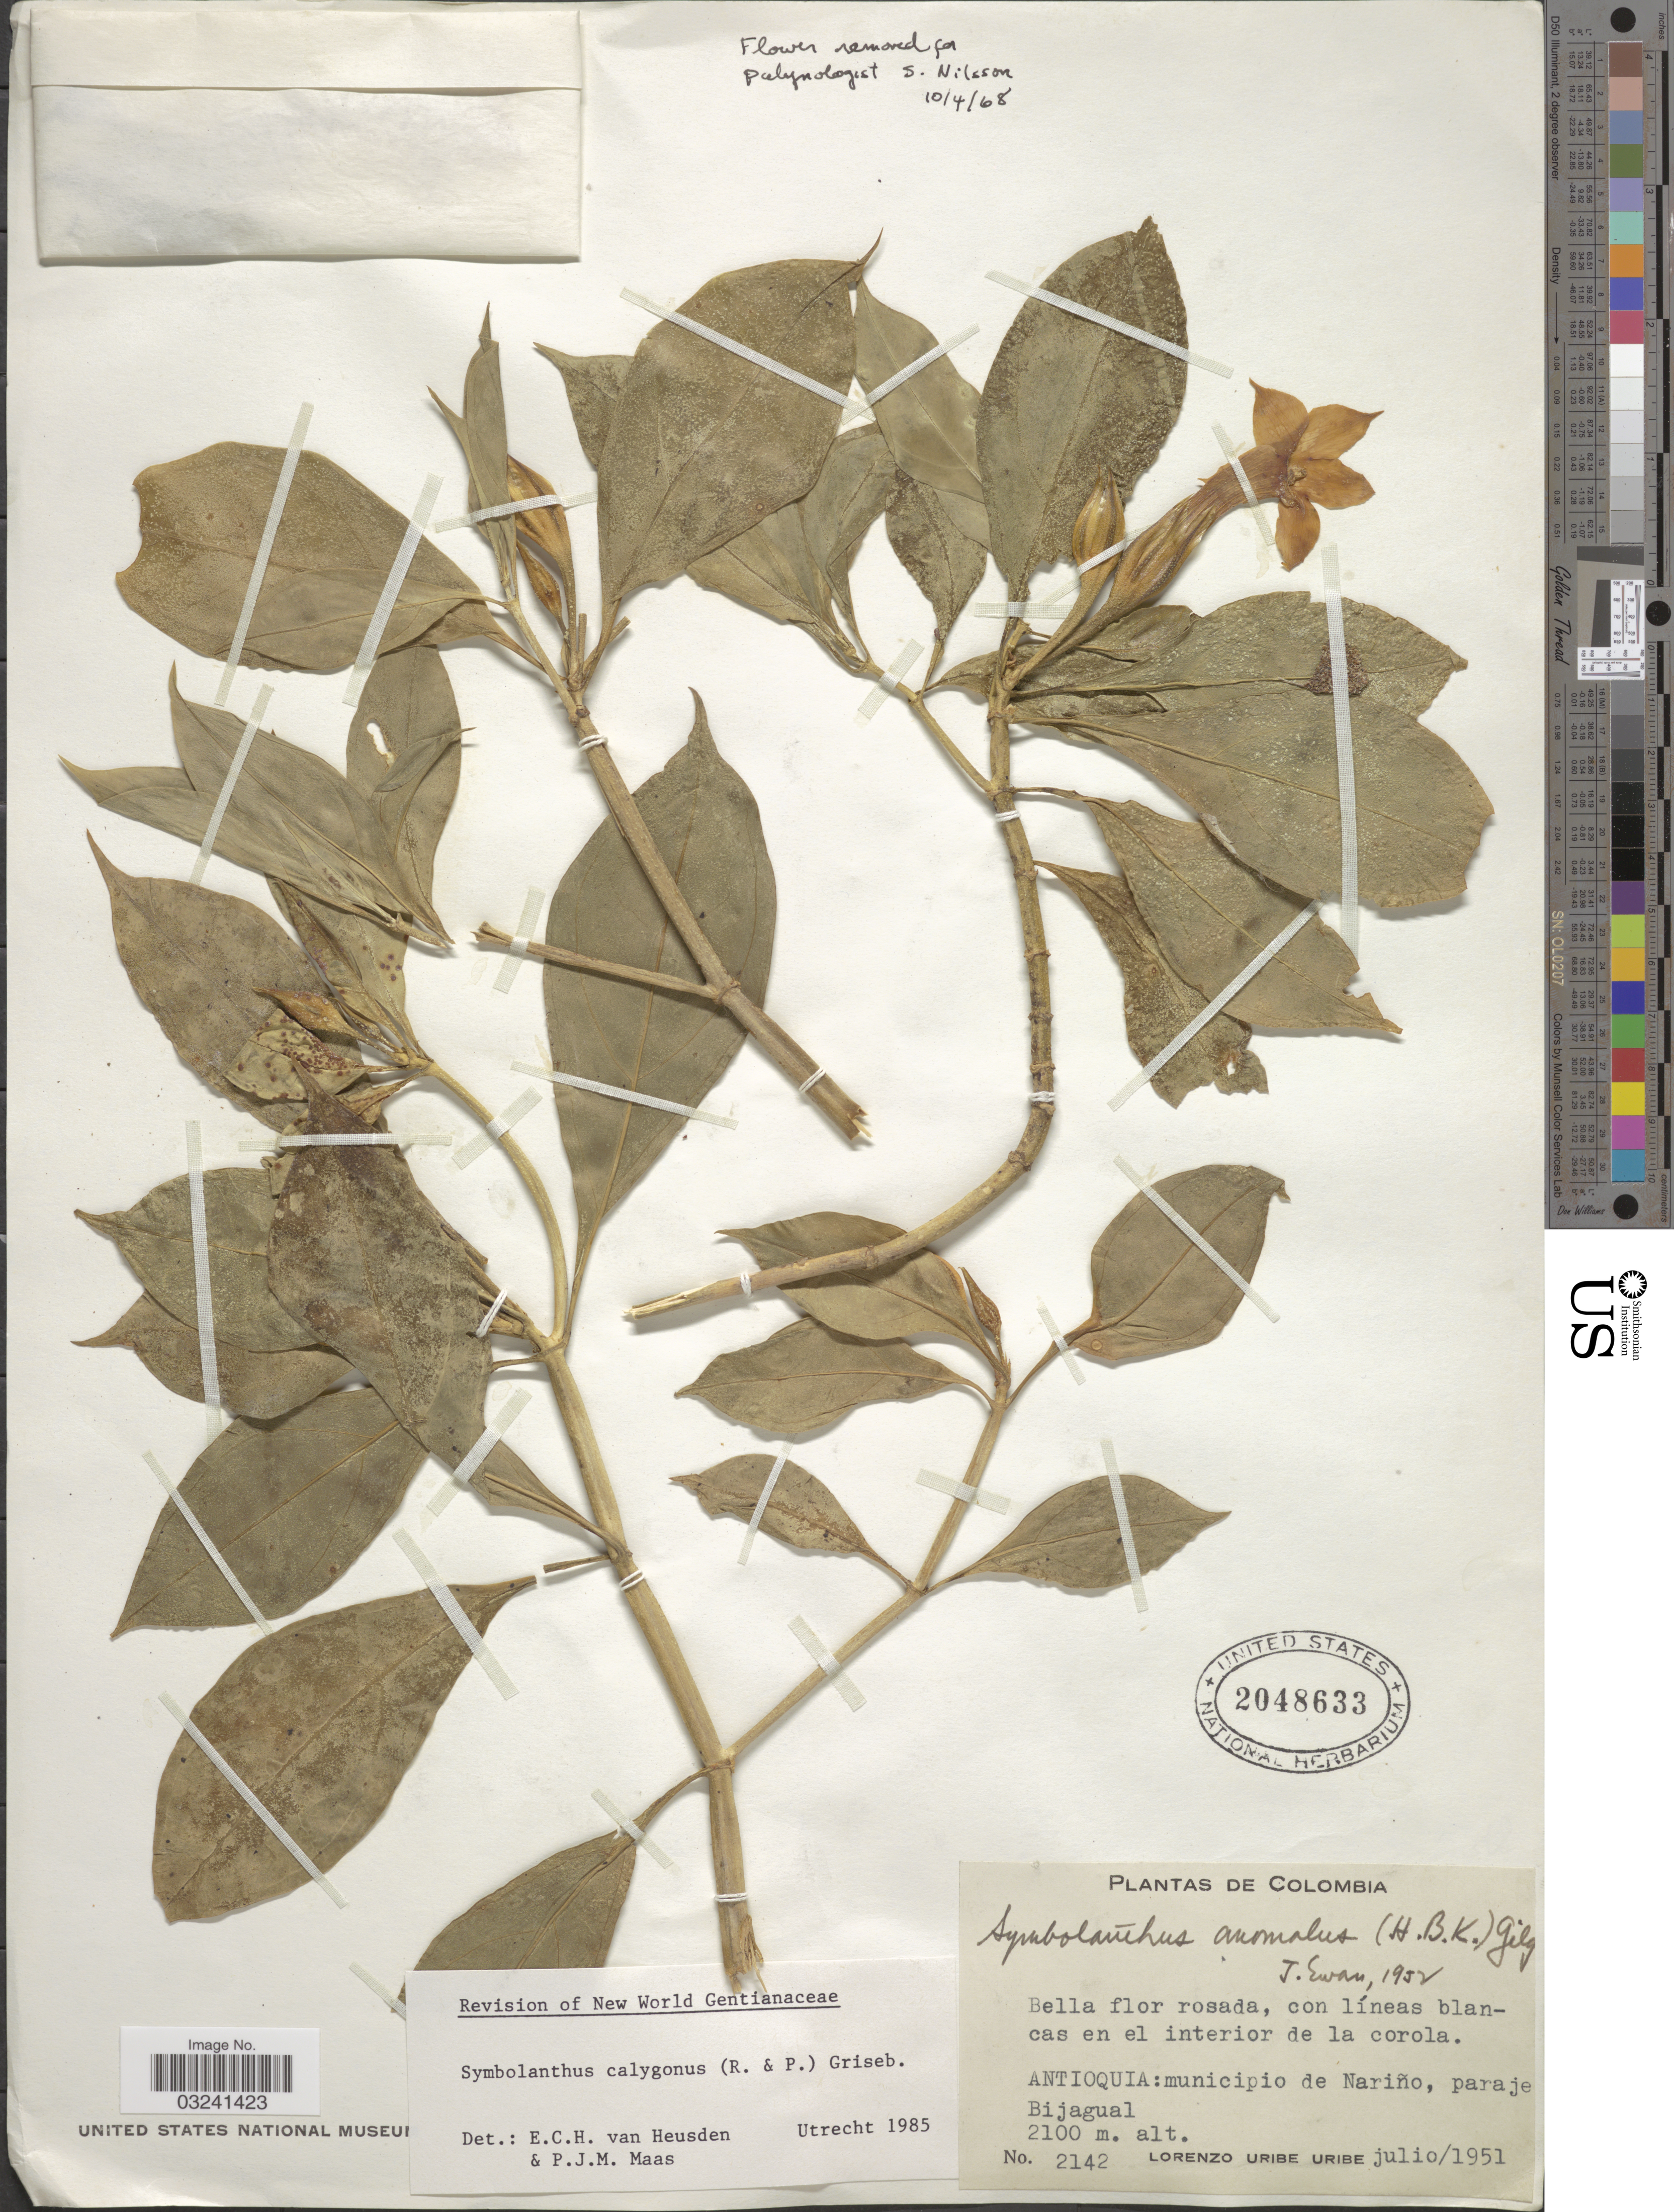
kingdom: Plantae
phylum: Tracheophyta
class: Magnoliopsida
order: Gentianales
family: Gentianaceae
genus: Symbolanthus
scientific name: Symbolanthus calygonus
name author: (Ruiz & Pav.) Griseb. ex Gilg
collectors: L. Uribe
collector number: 2142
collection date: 1951-07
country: Colombia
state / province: Antioquia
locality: Municipio de Nariño, paraje Bijagual.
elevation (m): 2100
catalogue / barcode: US 2048633